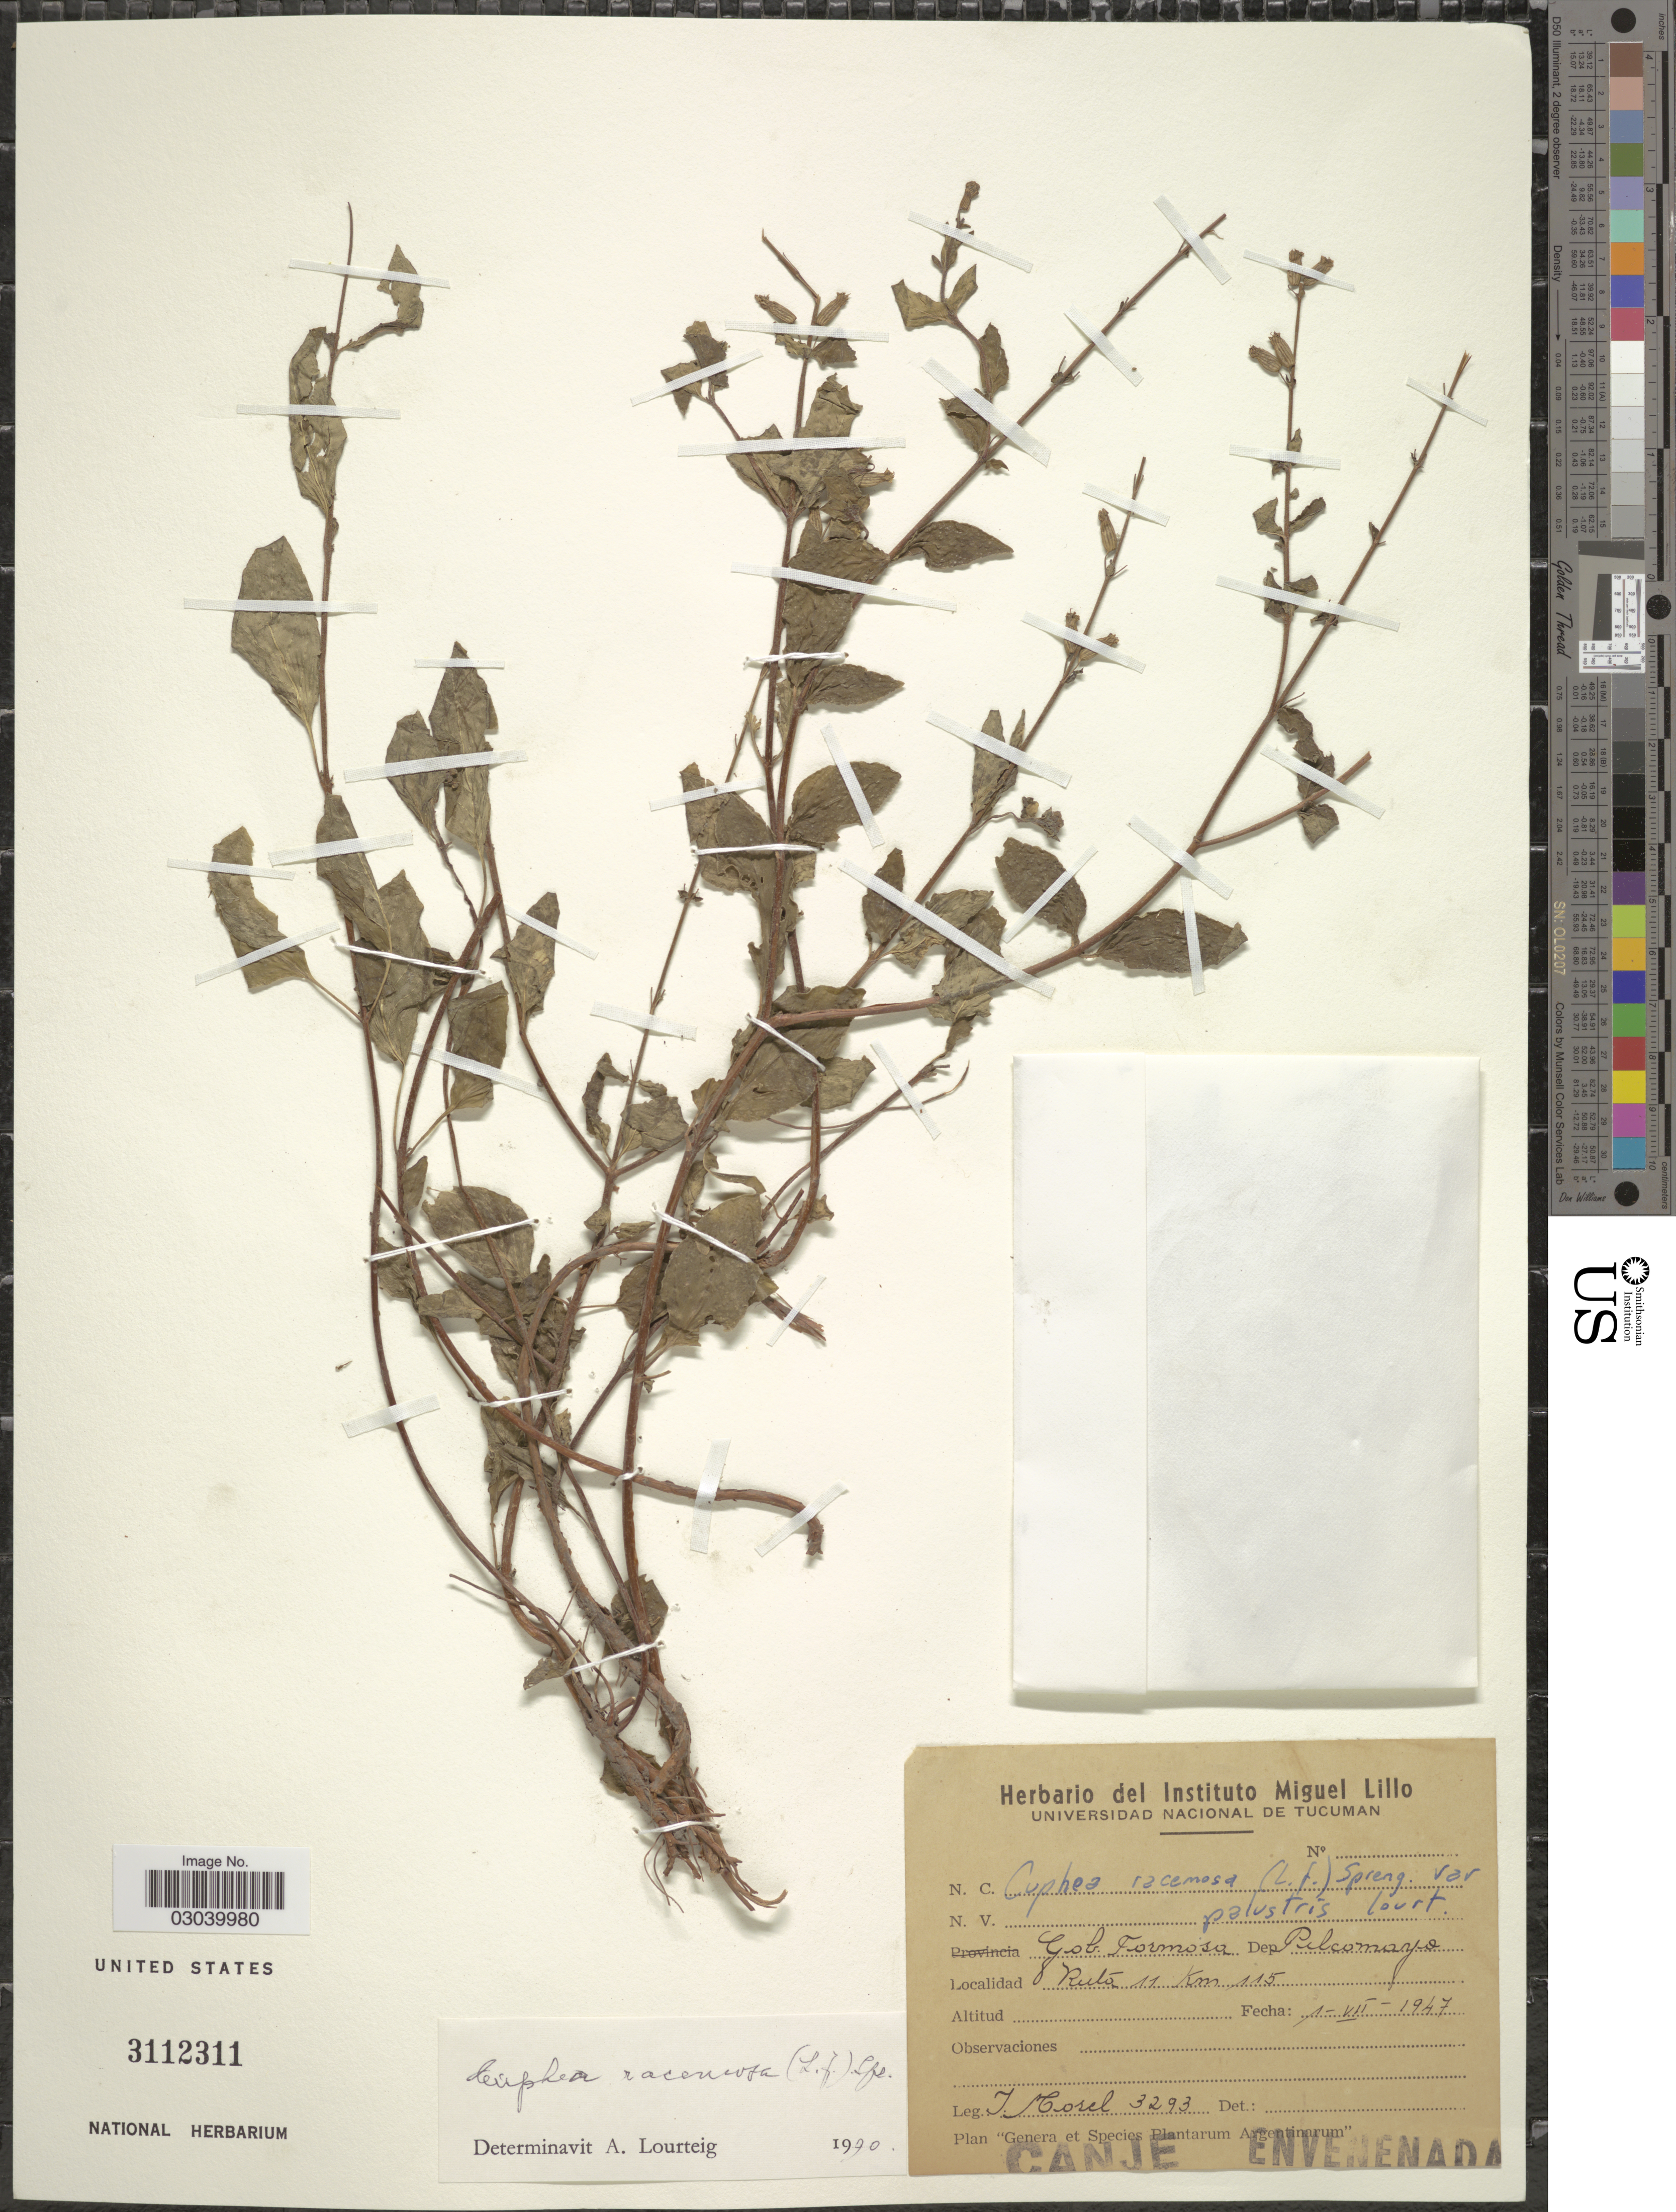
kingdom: Plantae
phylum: Tracheophyta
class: Magnoliopsida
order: Myrtales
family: Lythraceae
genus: Cuphea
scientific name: Cuphea racemosa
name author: (L. f.) Spreng.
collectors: I. Morel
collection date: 1947-07-01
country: Argentina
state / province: Formosa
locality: Gob. Formosa, Dep. Pilcomayo, Ruto 11 Km 115.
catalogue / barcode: US 3112311